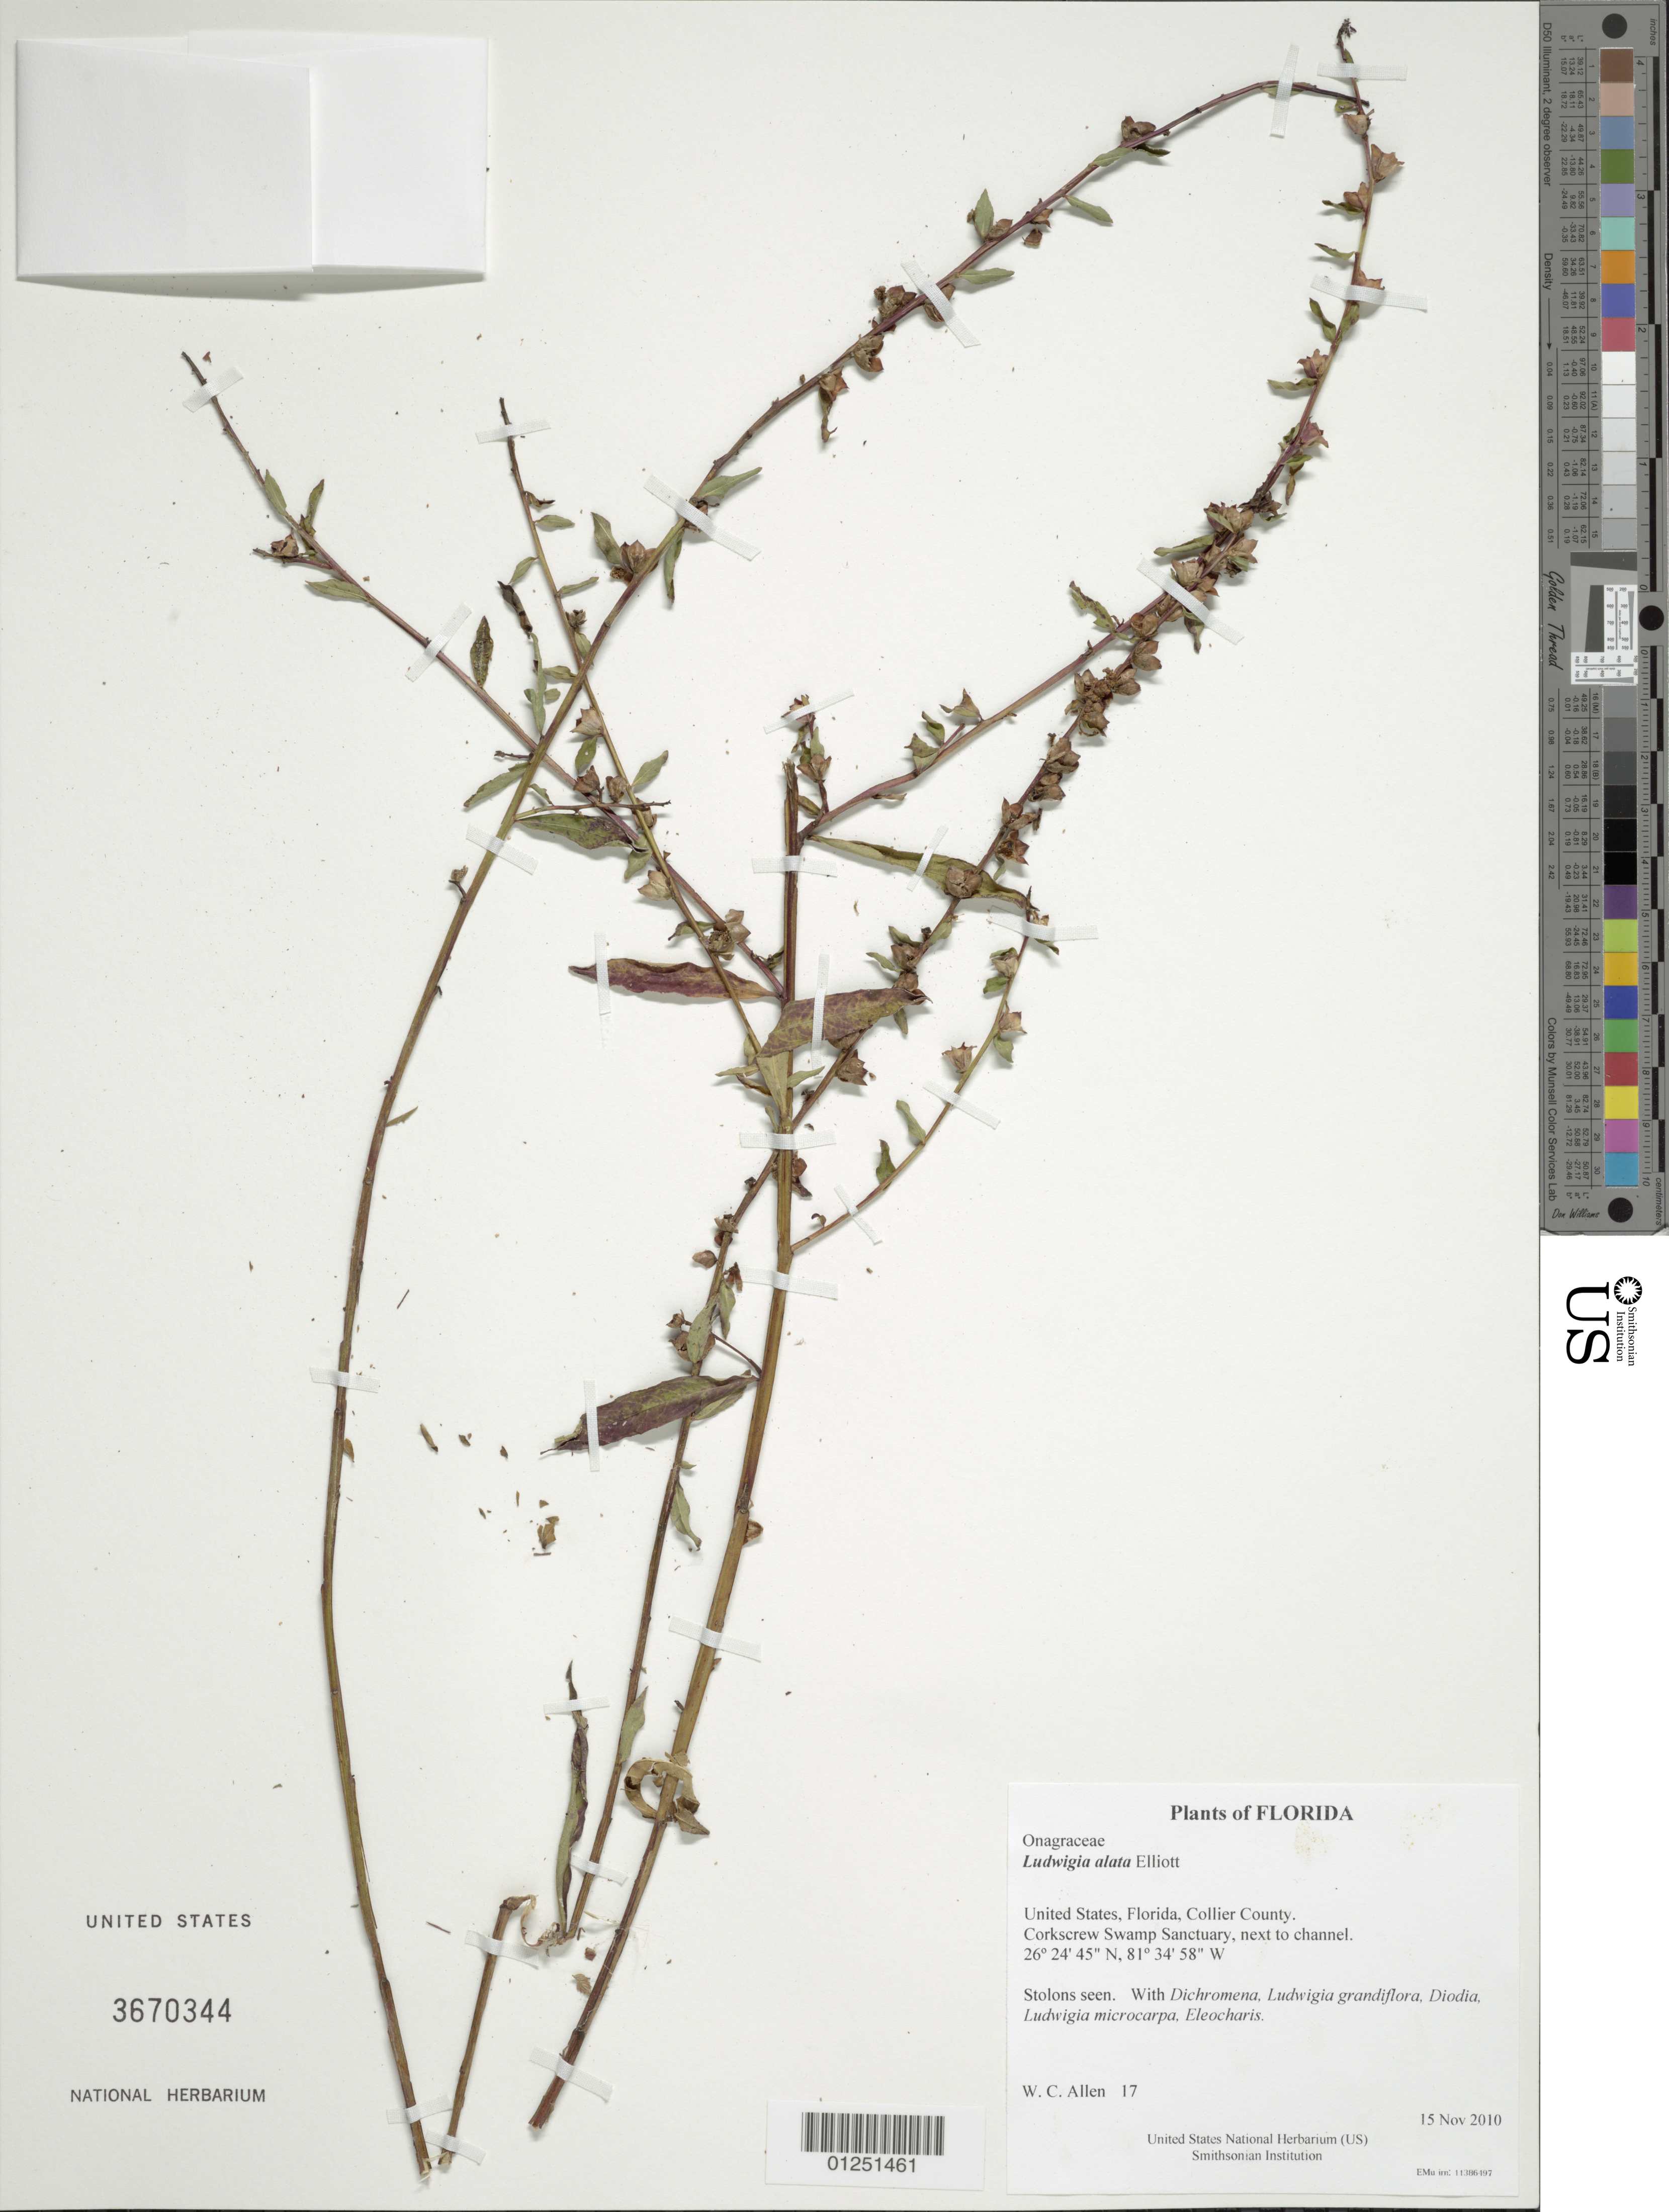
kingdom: Plantae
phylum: Tracheophyta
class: Magnoliopsida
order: Myrtales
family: Onagraceae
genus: Ludwigia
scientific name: Ludwigia alata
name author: Elliott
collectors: W. C. Allen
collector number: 17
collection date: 2010-11-15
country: United States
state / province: Florida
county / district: Collier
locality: Corkscrew Swamp Sanctuary, next to channel.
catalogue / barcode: US 3670344